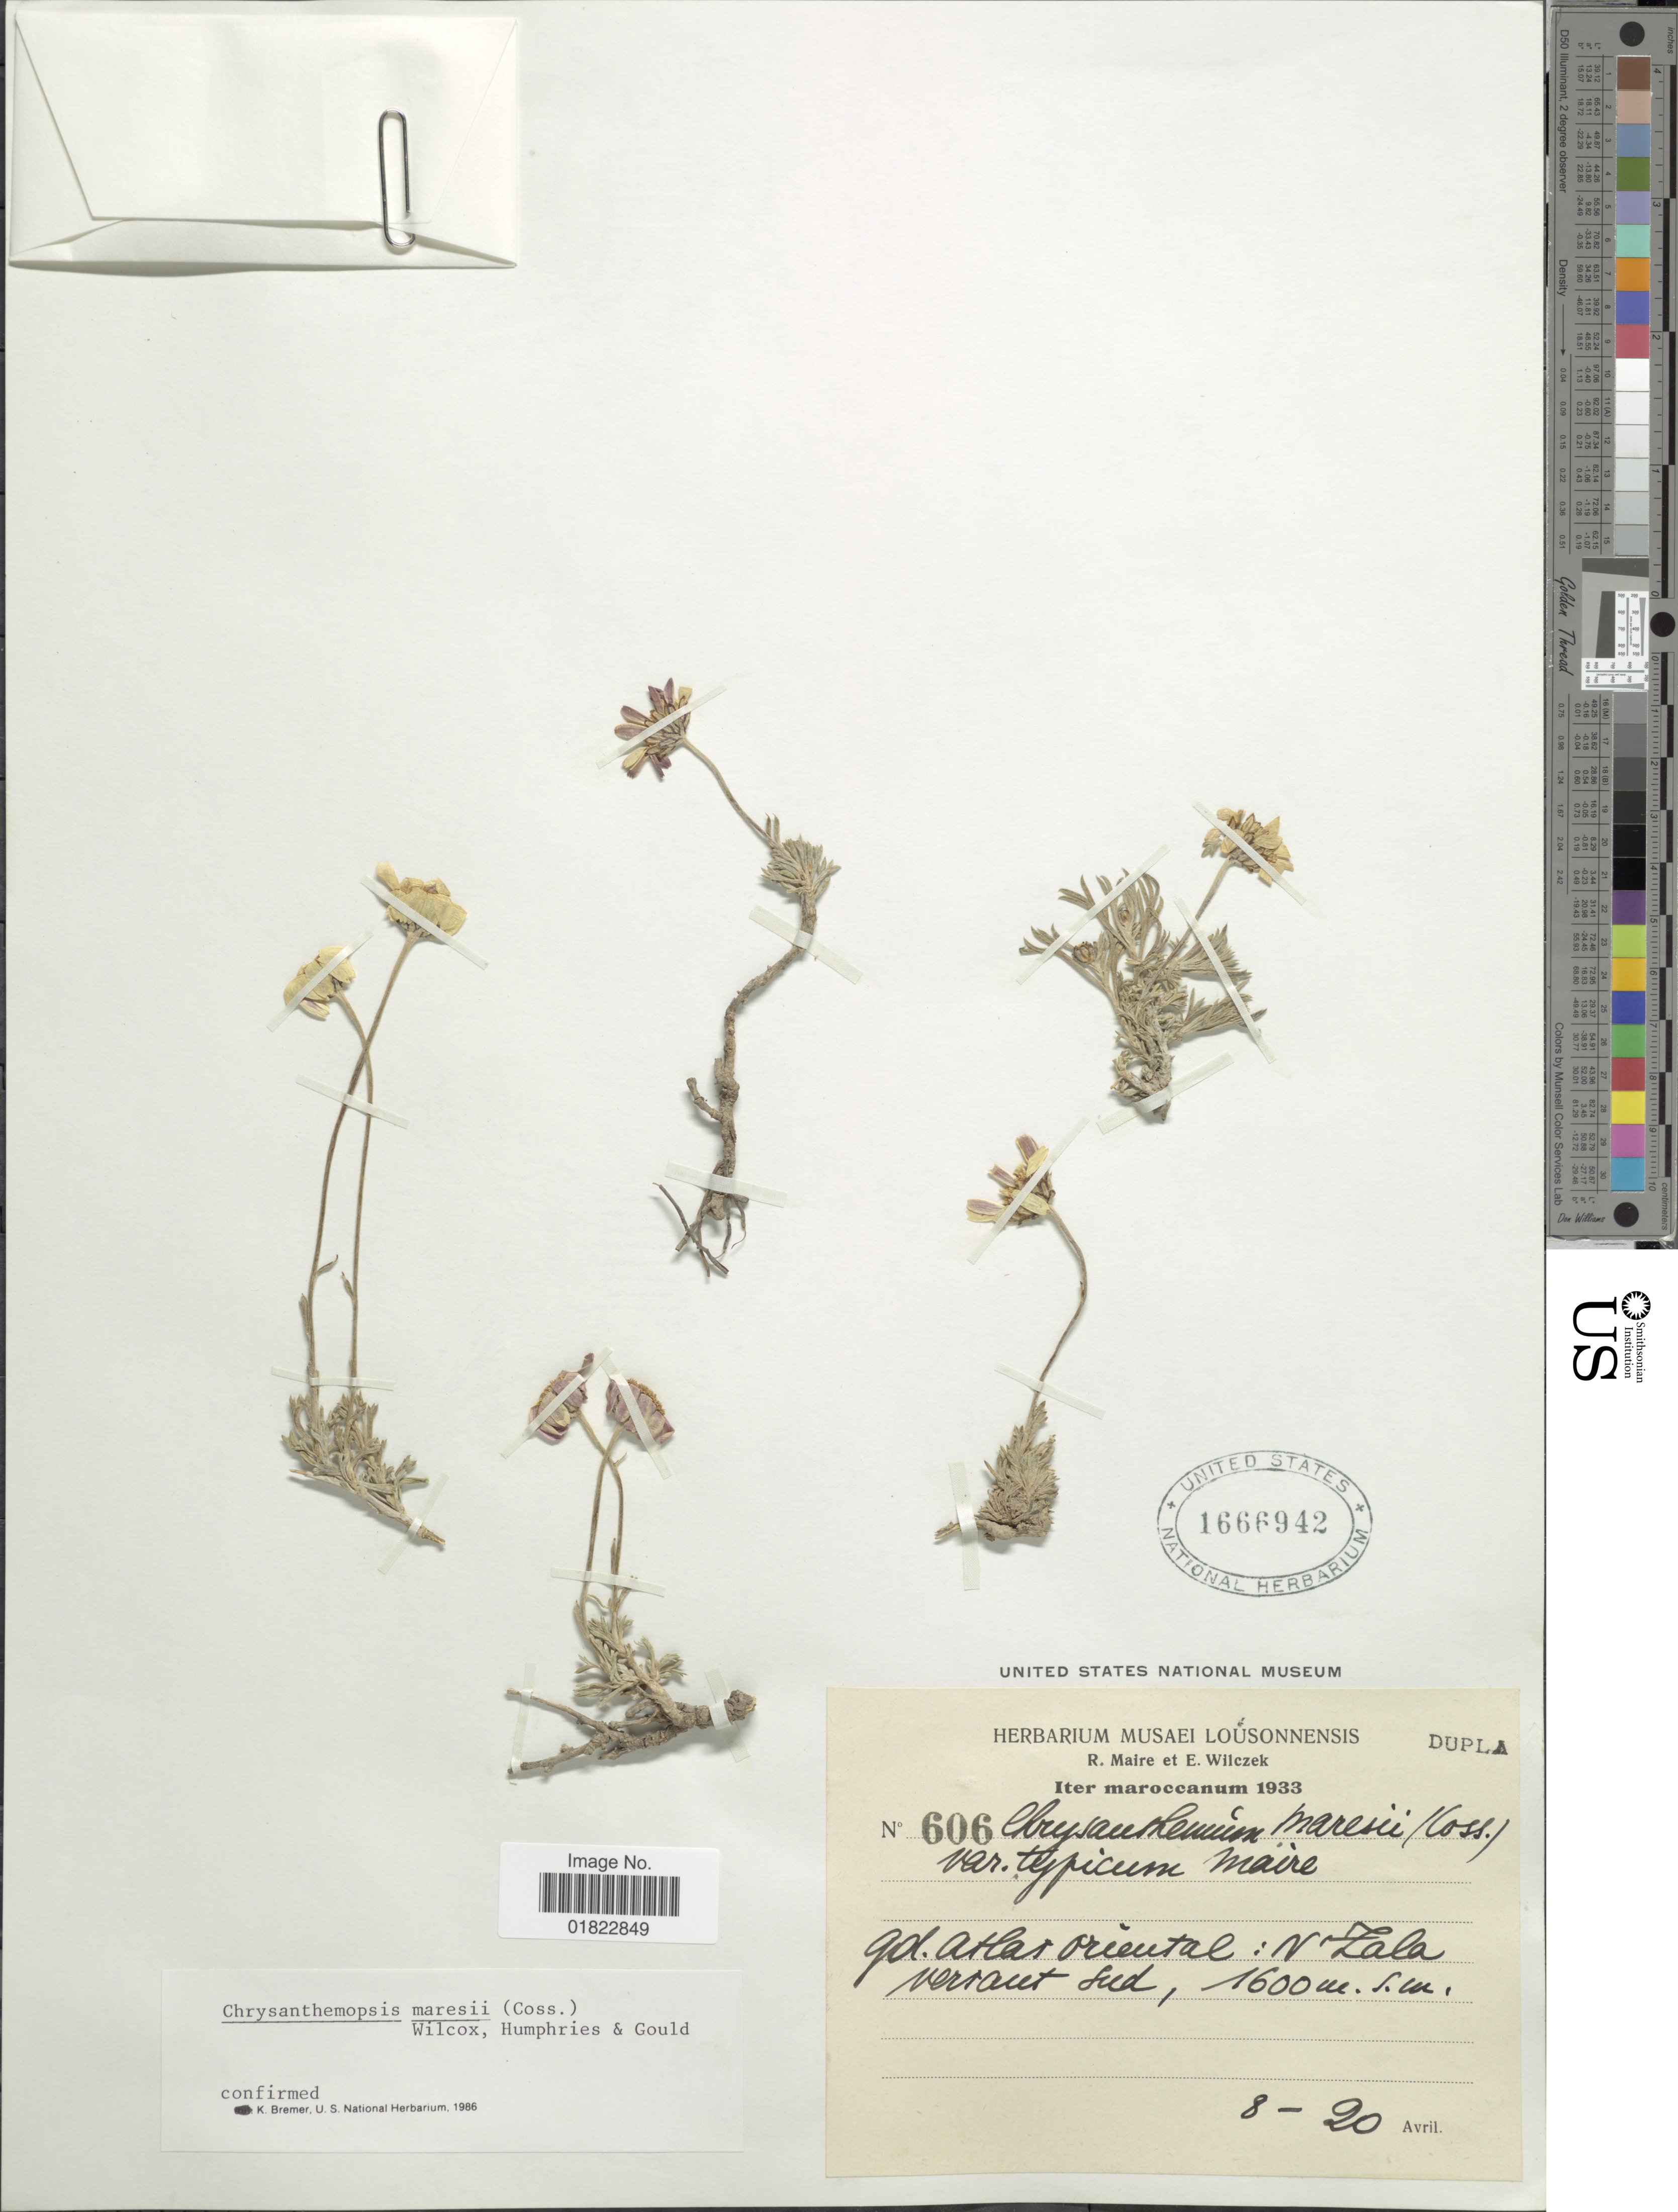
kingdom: Plantae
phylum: Tracheophyta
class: Magnoliopsida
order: Asterales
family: Asteraceae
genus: Chrysanthemum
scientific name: Chrysanthemum maresii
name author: (Brot.) B.H. Wilcox et al.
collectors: R. C. Maire & E. Wilczek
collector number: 606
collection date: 1933-04-08/1933-04-20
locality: Gd. Atlas oriental: N Zala veraut Sud. [interpreted]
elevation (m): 1600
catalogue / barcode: US 1666942